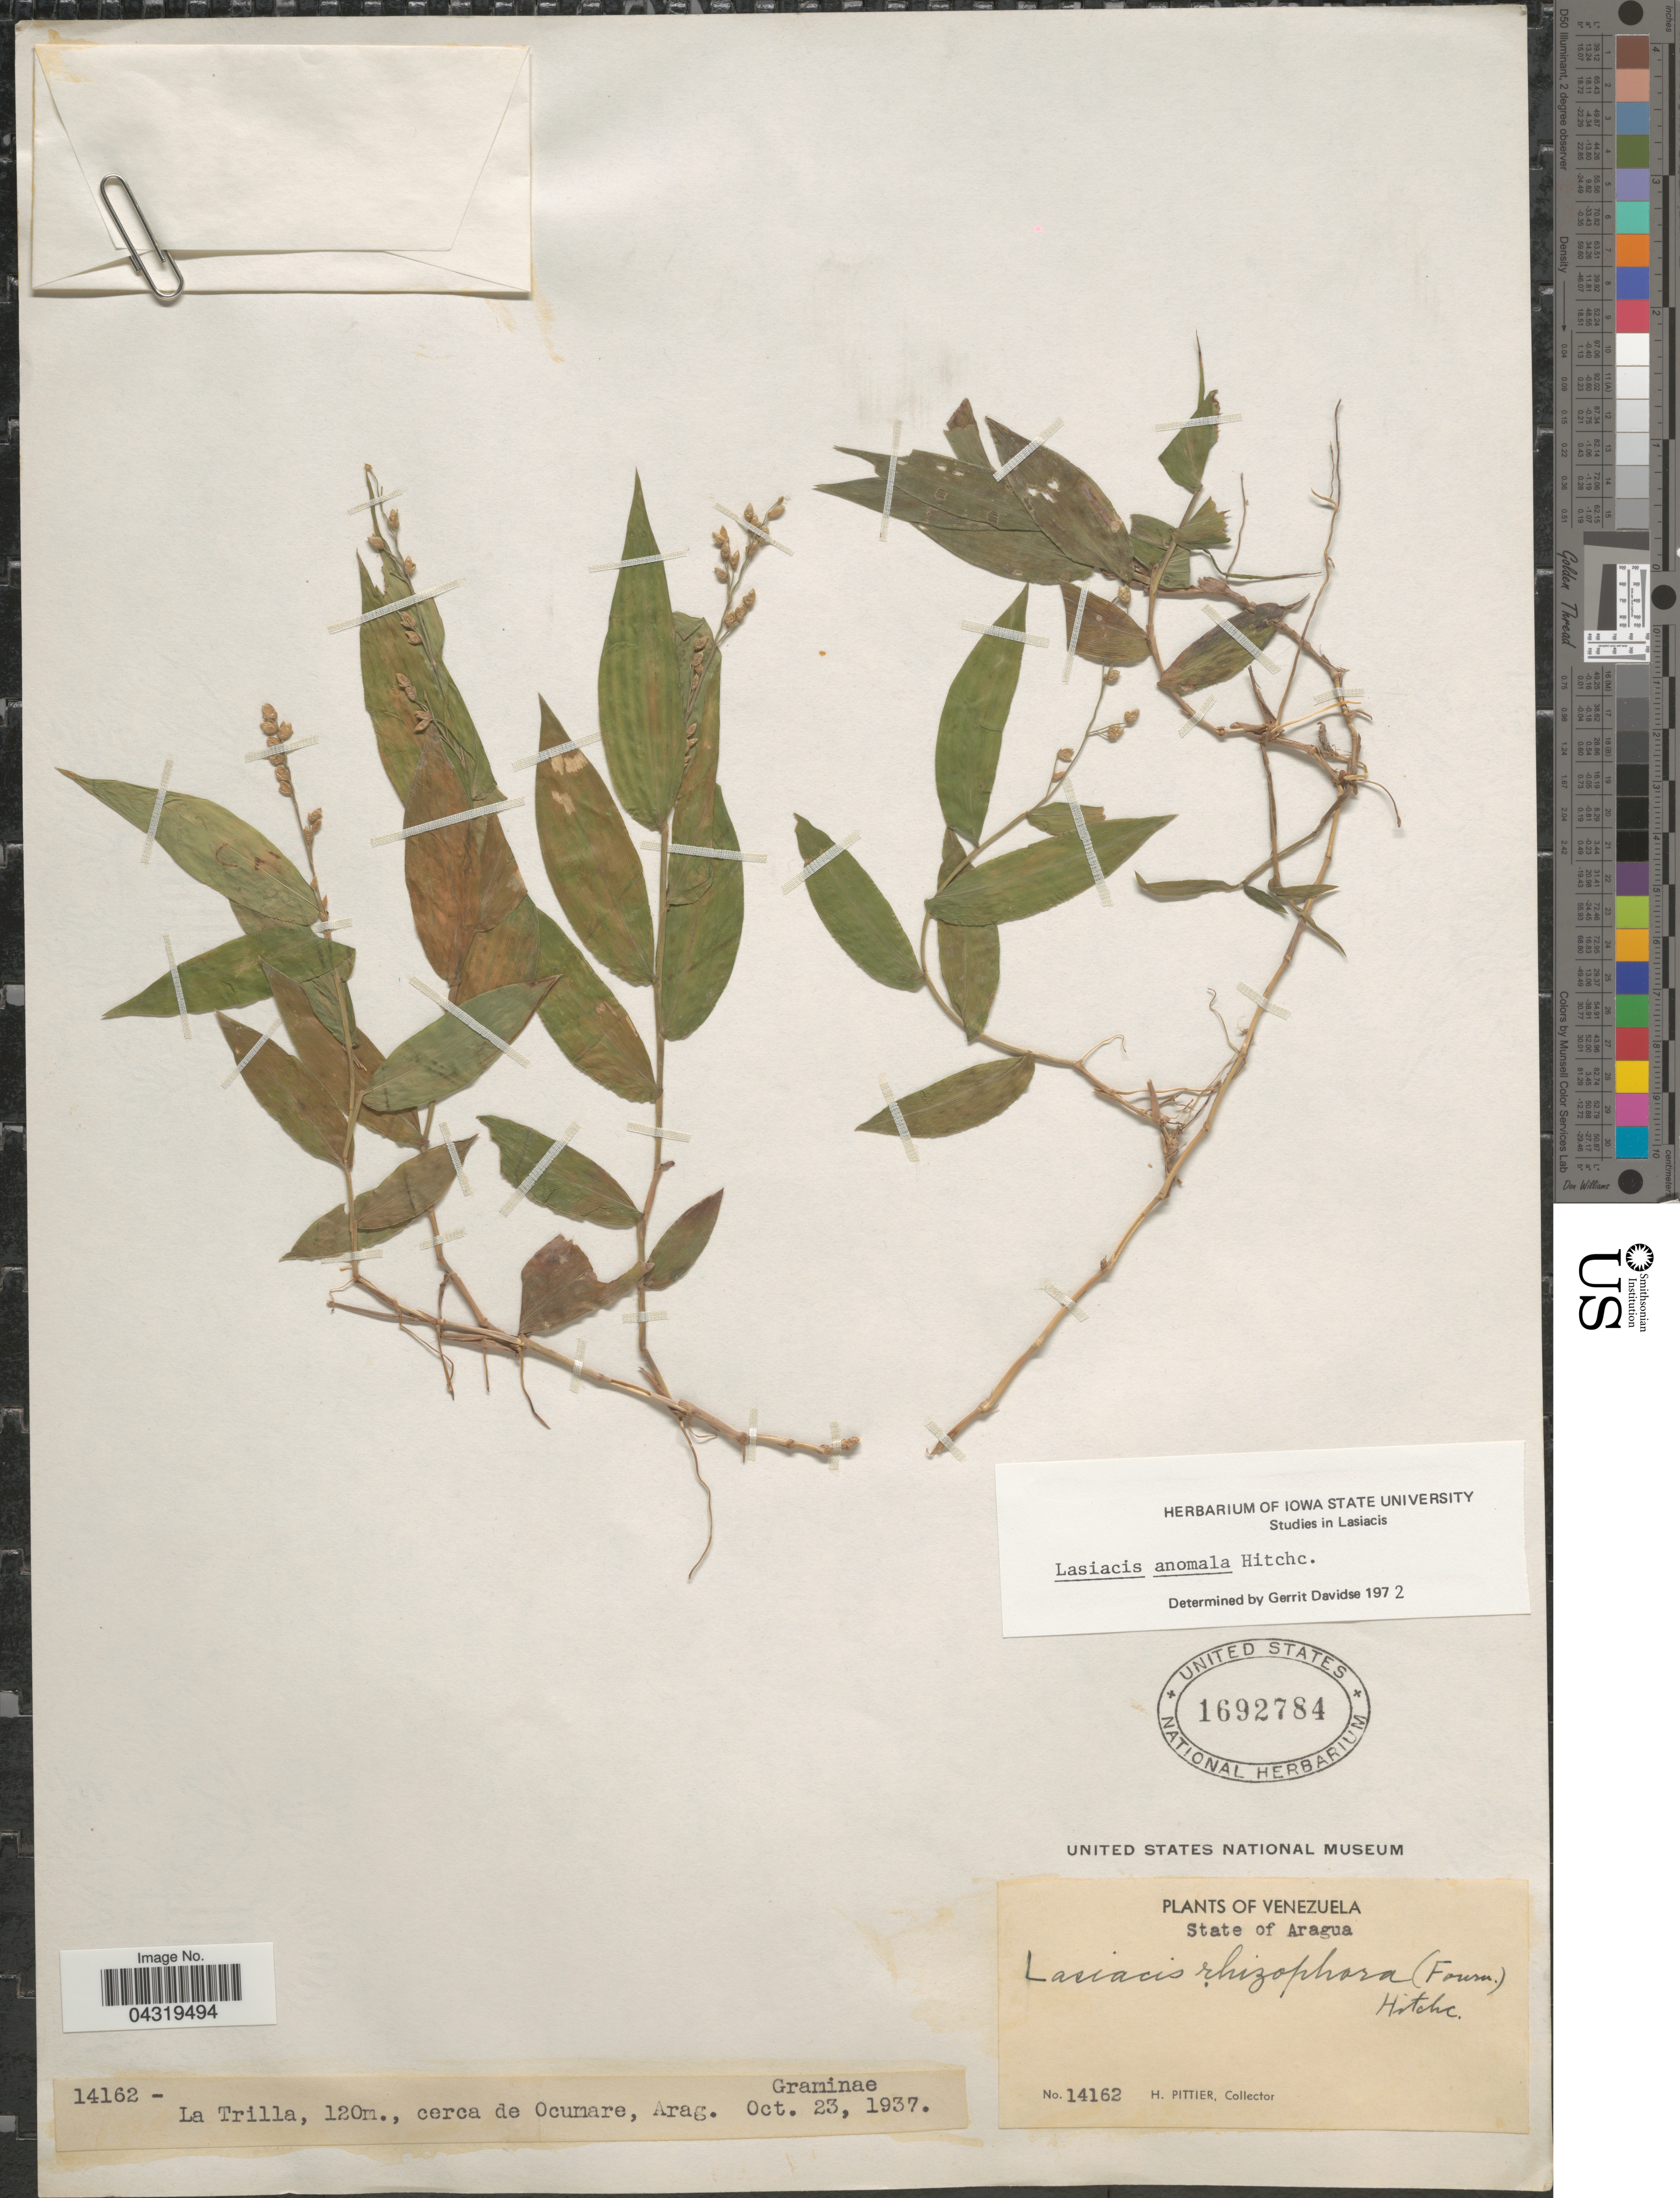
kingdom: Plantae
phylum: Tracheophyta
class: Liliopsida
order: Poales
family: Poaceae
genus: Lasiacis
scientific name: Lasiacis anomala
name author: Hitchc.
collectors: H. F. Pittier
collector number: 14162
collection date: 1937-10-23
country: Venezuela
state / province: Aragua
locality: La Trilla, cerca de Ocumare.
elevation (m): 120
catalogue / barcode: US 1692784